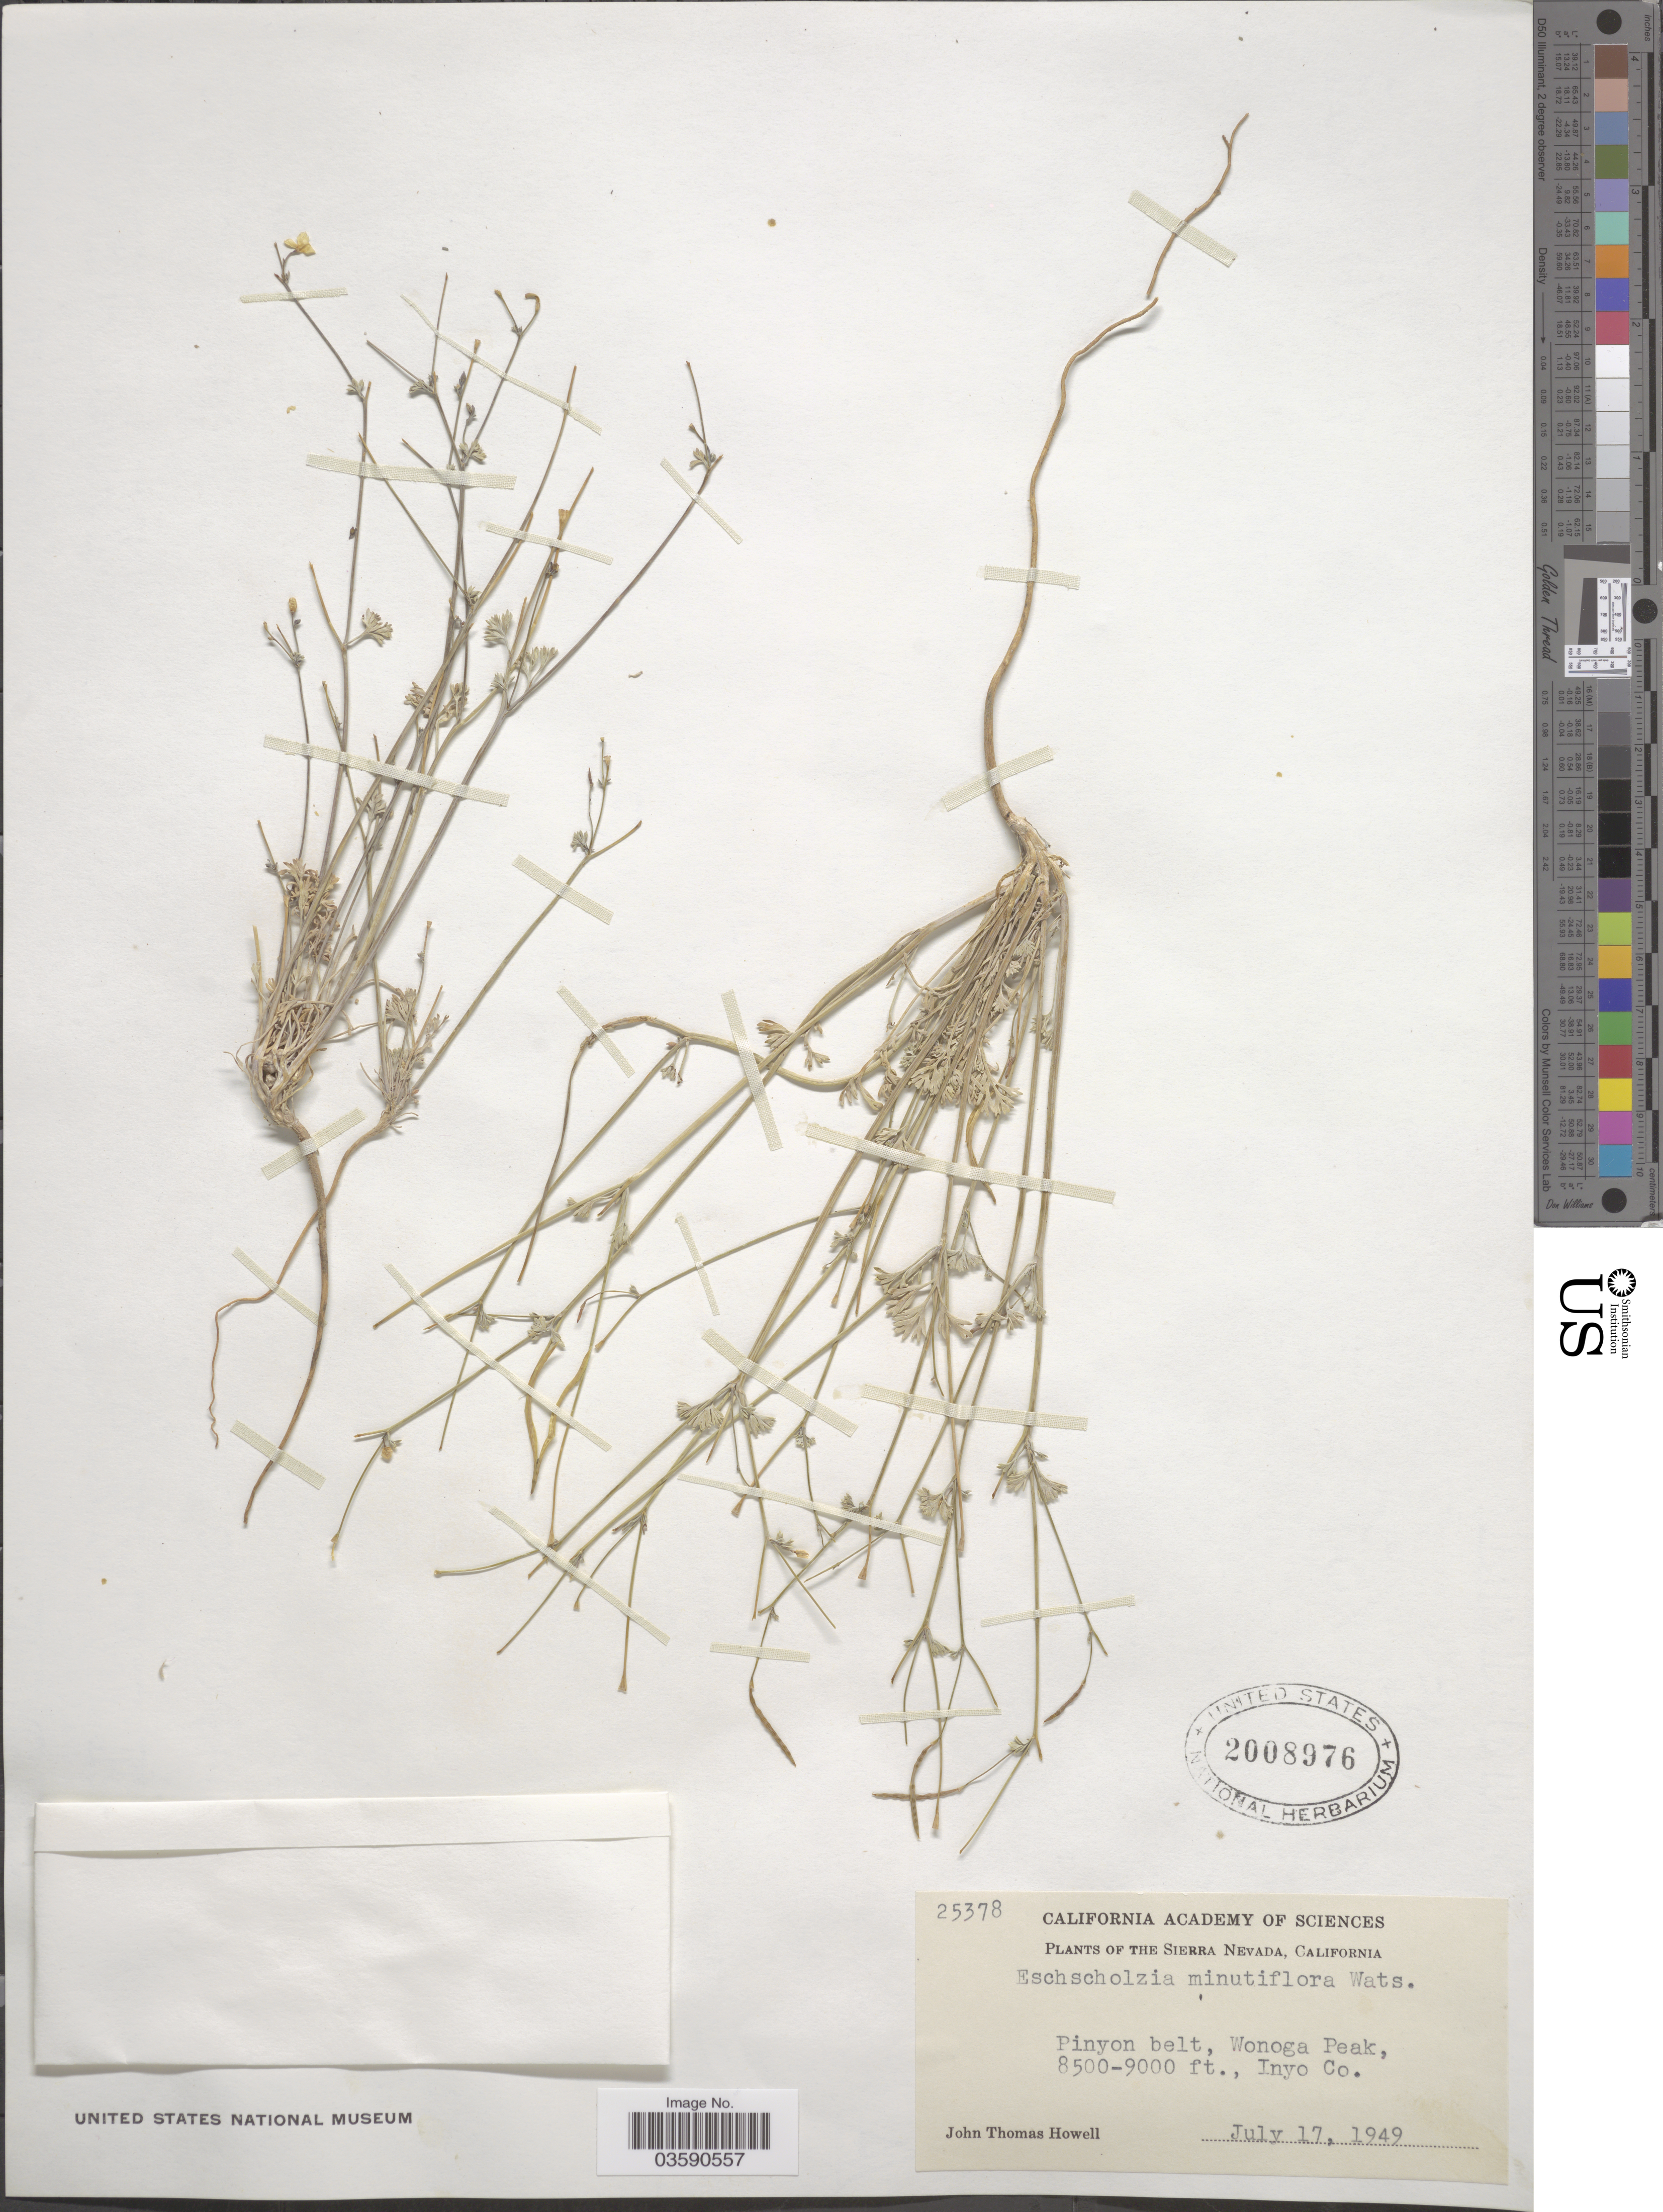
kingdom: Plantae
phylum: Tracheophyta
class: Magnoliopsida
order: Ranunculales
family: Papaveraceae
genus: Eschscholzia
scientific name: Eschscholzia minutiflora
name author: S. Watson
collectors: J. T. Howell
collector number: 25378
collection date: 1949-07-17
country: United States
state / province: California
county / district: Inyo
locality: The Sierra Nevada. Pinyon belt, Wonoga Peak, Inyo Co.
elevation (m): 2591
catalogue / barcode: US 2008976